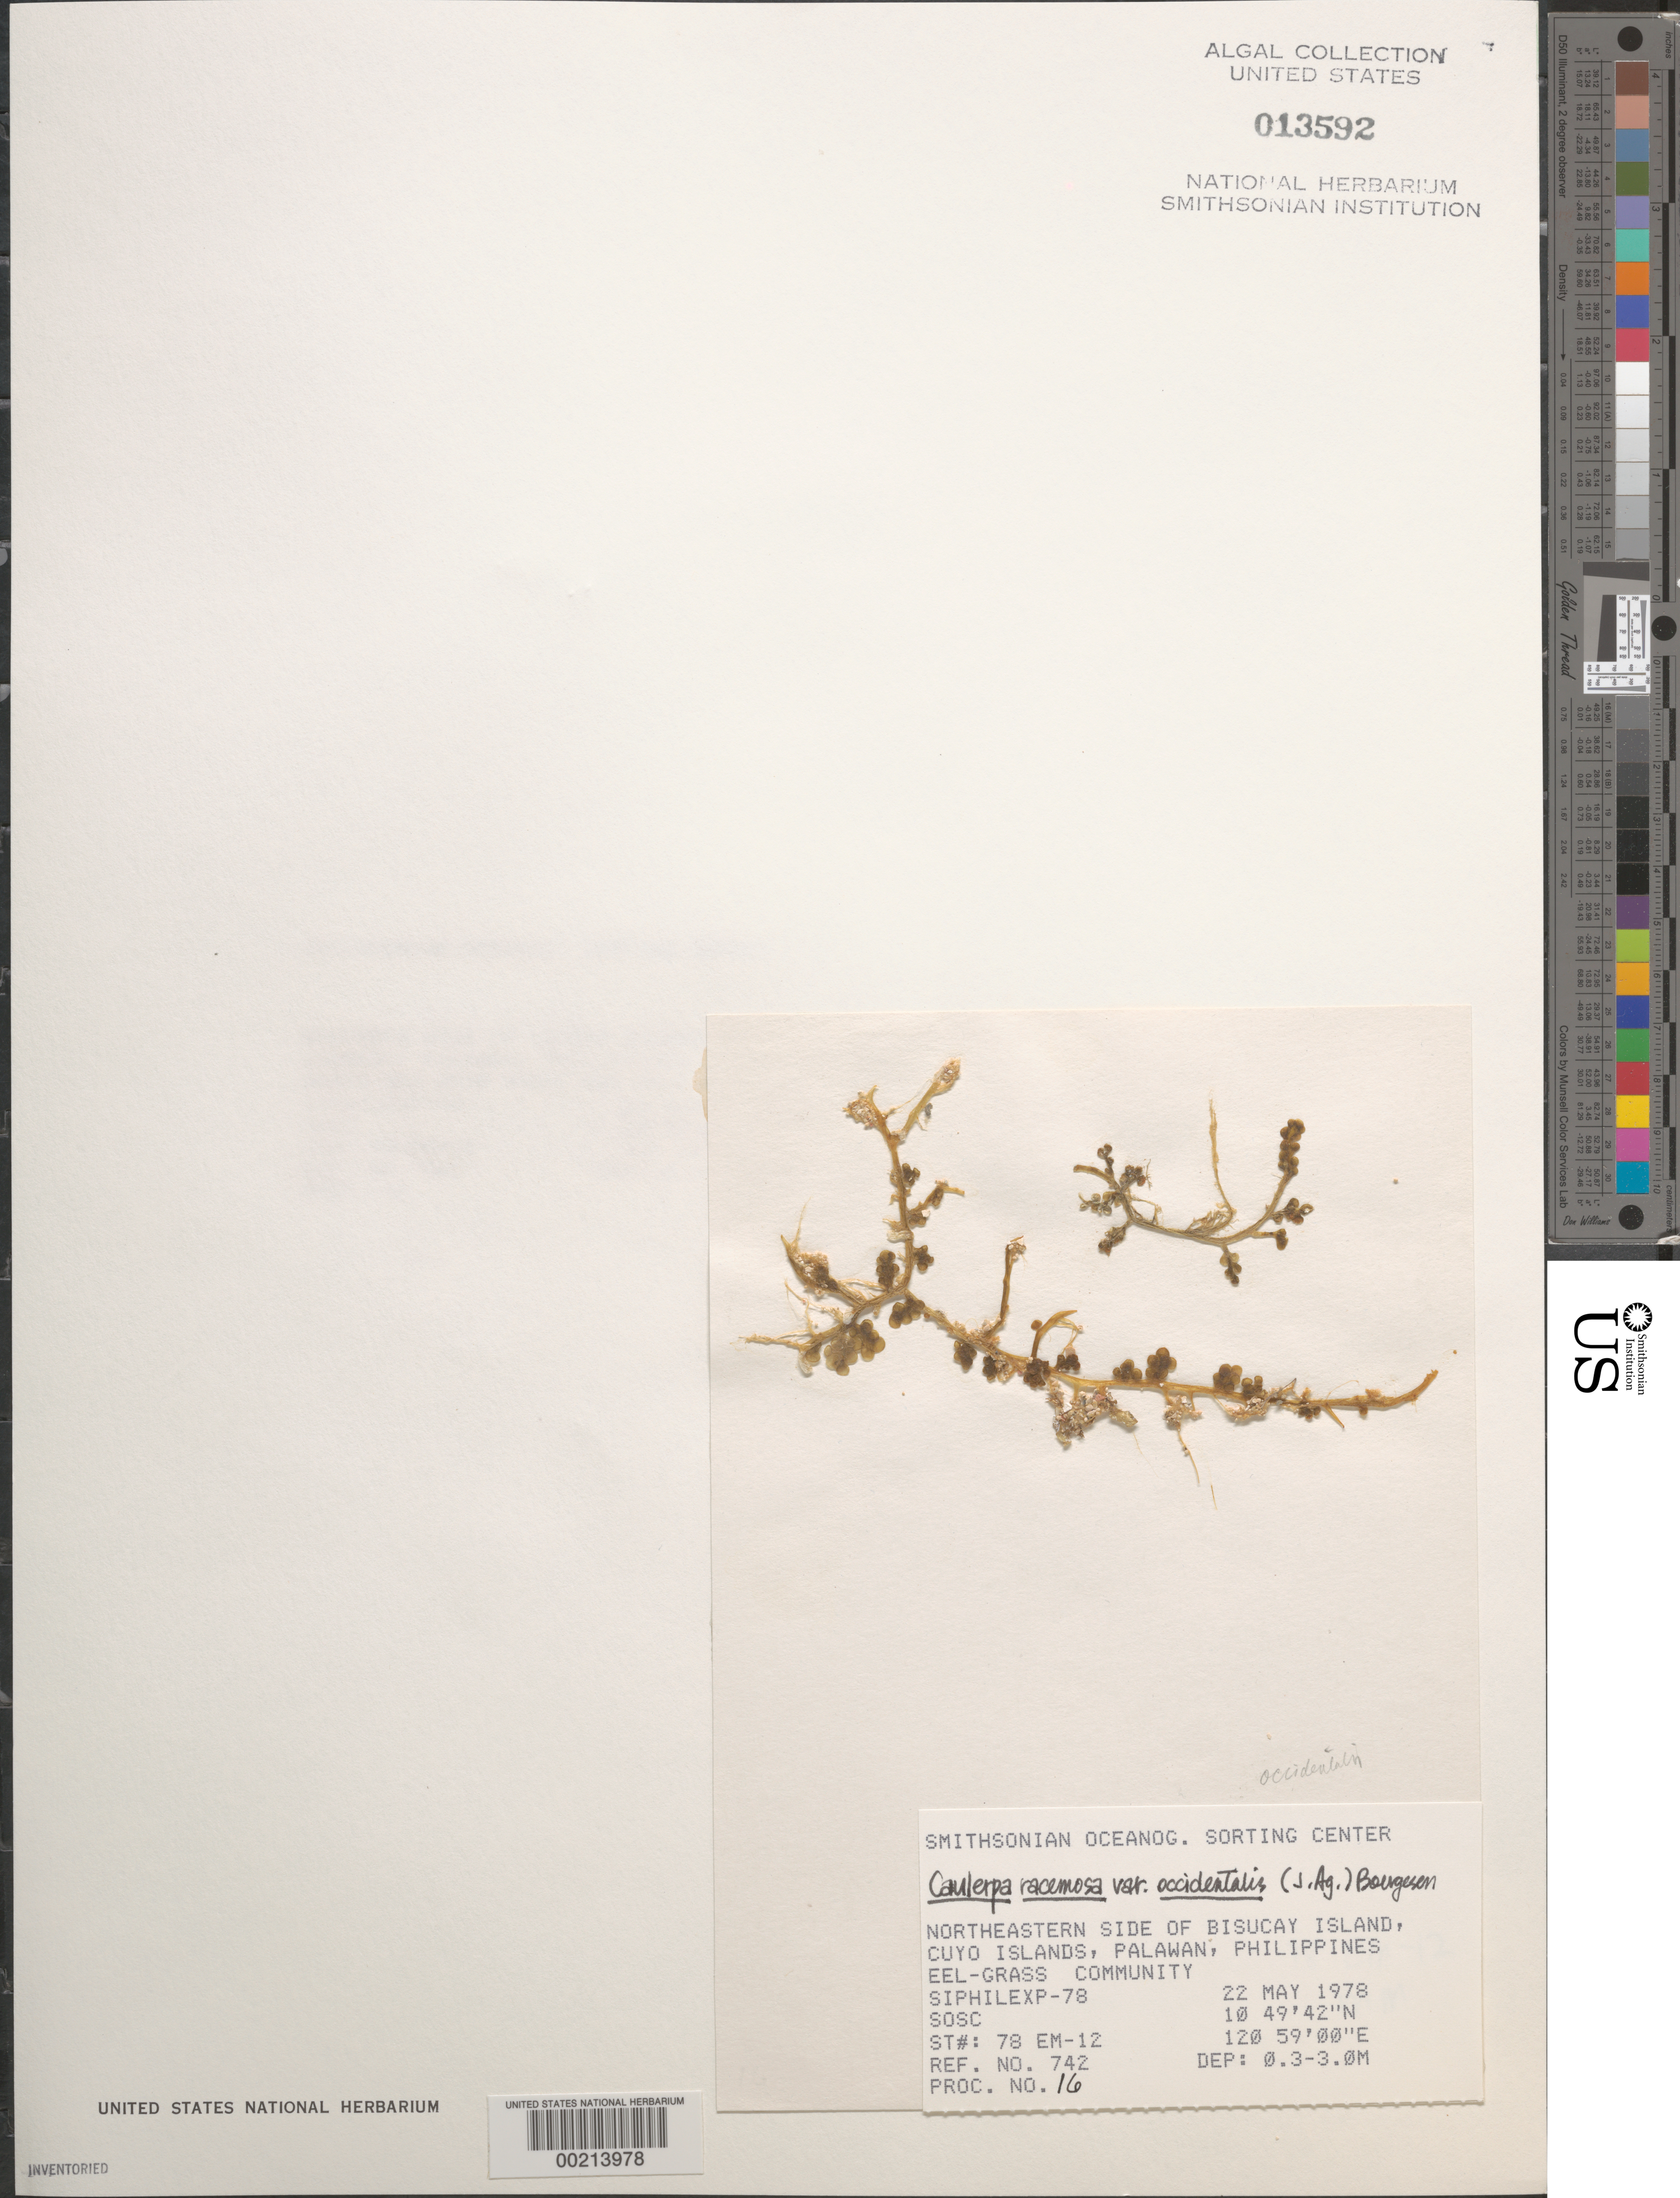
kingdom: Plantae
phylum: Chlorophyta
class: Ulvophyceae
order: Bryopsidales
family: Caulerpaceae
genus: Caulerpa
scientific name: Caulerpa racemosa var. occidentalis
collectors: SOSC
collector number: Station 78 Em-12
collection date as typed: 22 May 1978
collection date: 1978-05-22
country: Philippines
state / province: Mimaropa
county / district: Palawan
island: Bisucay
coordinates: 10 49' 42" N, 120 59' 00" E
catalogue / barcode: US 13592